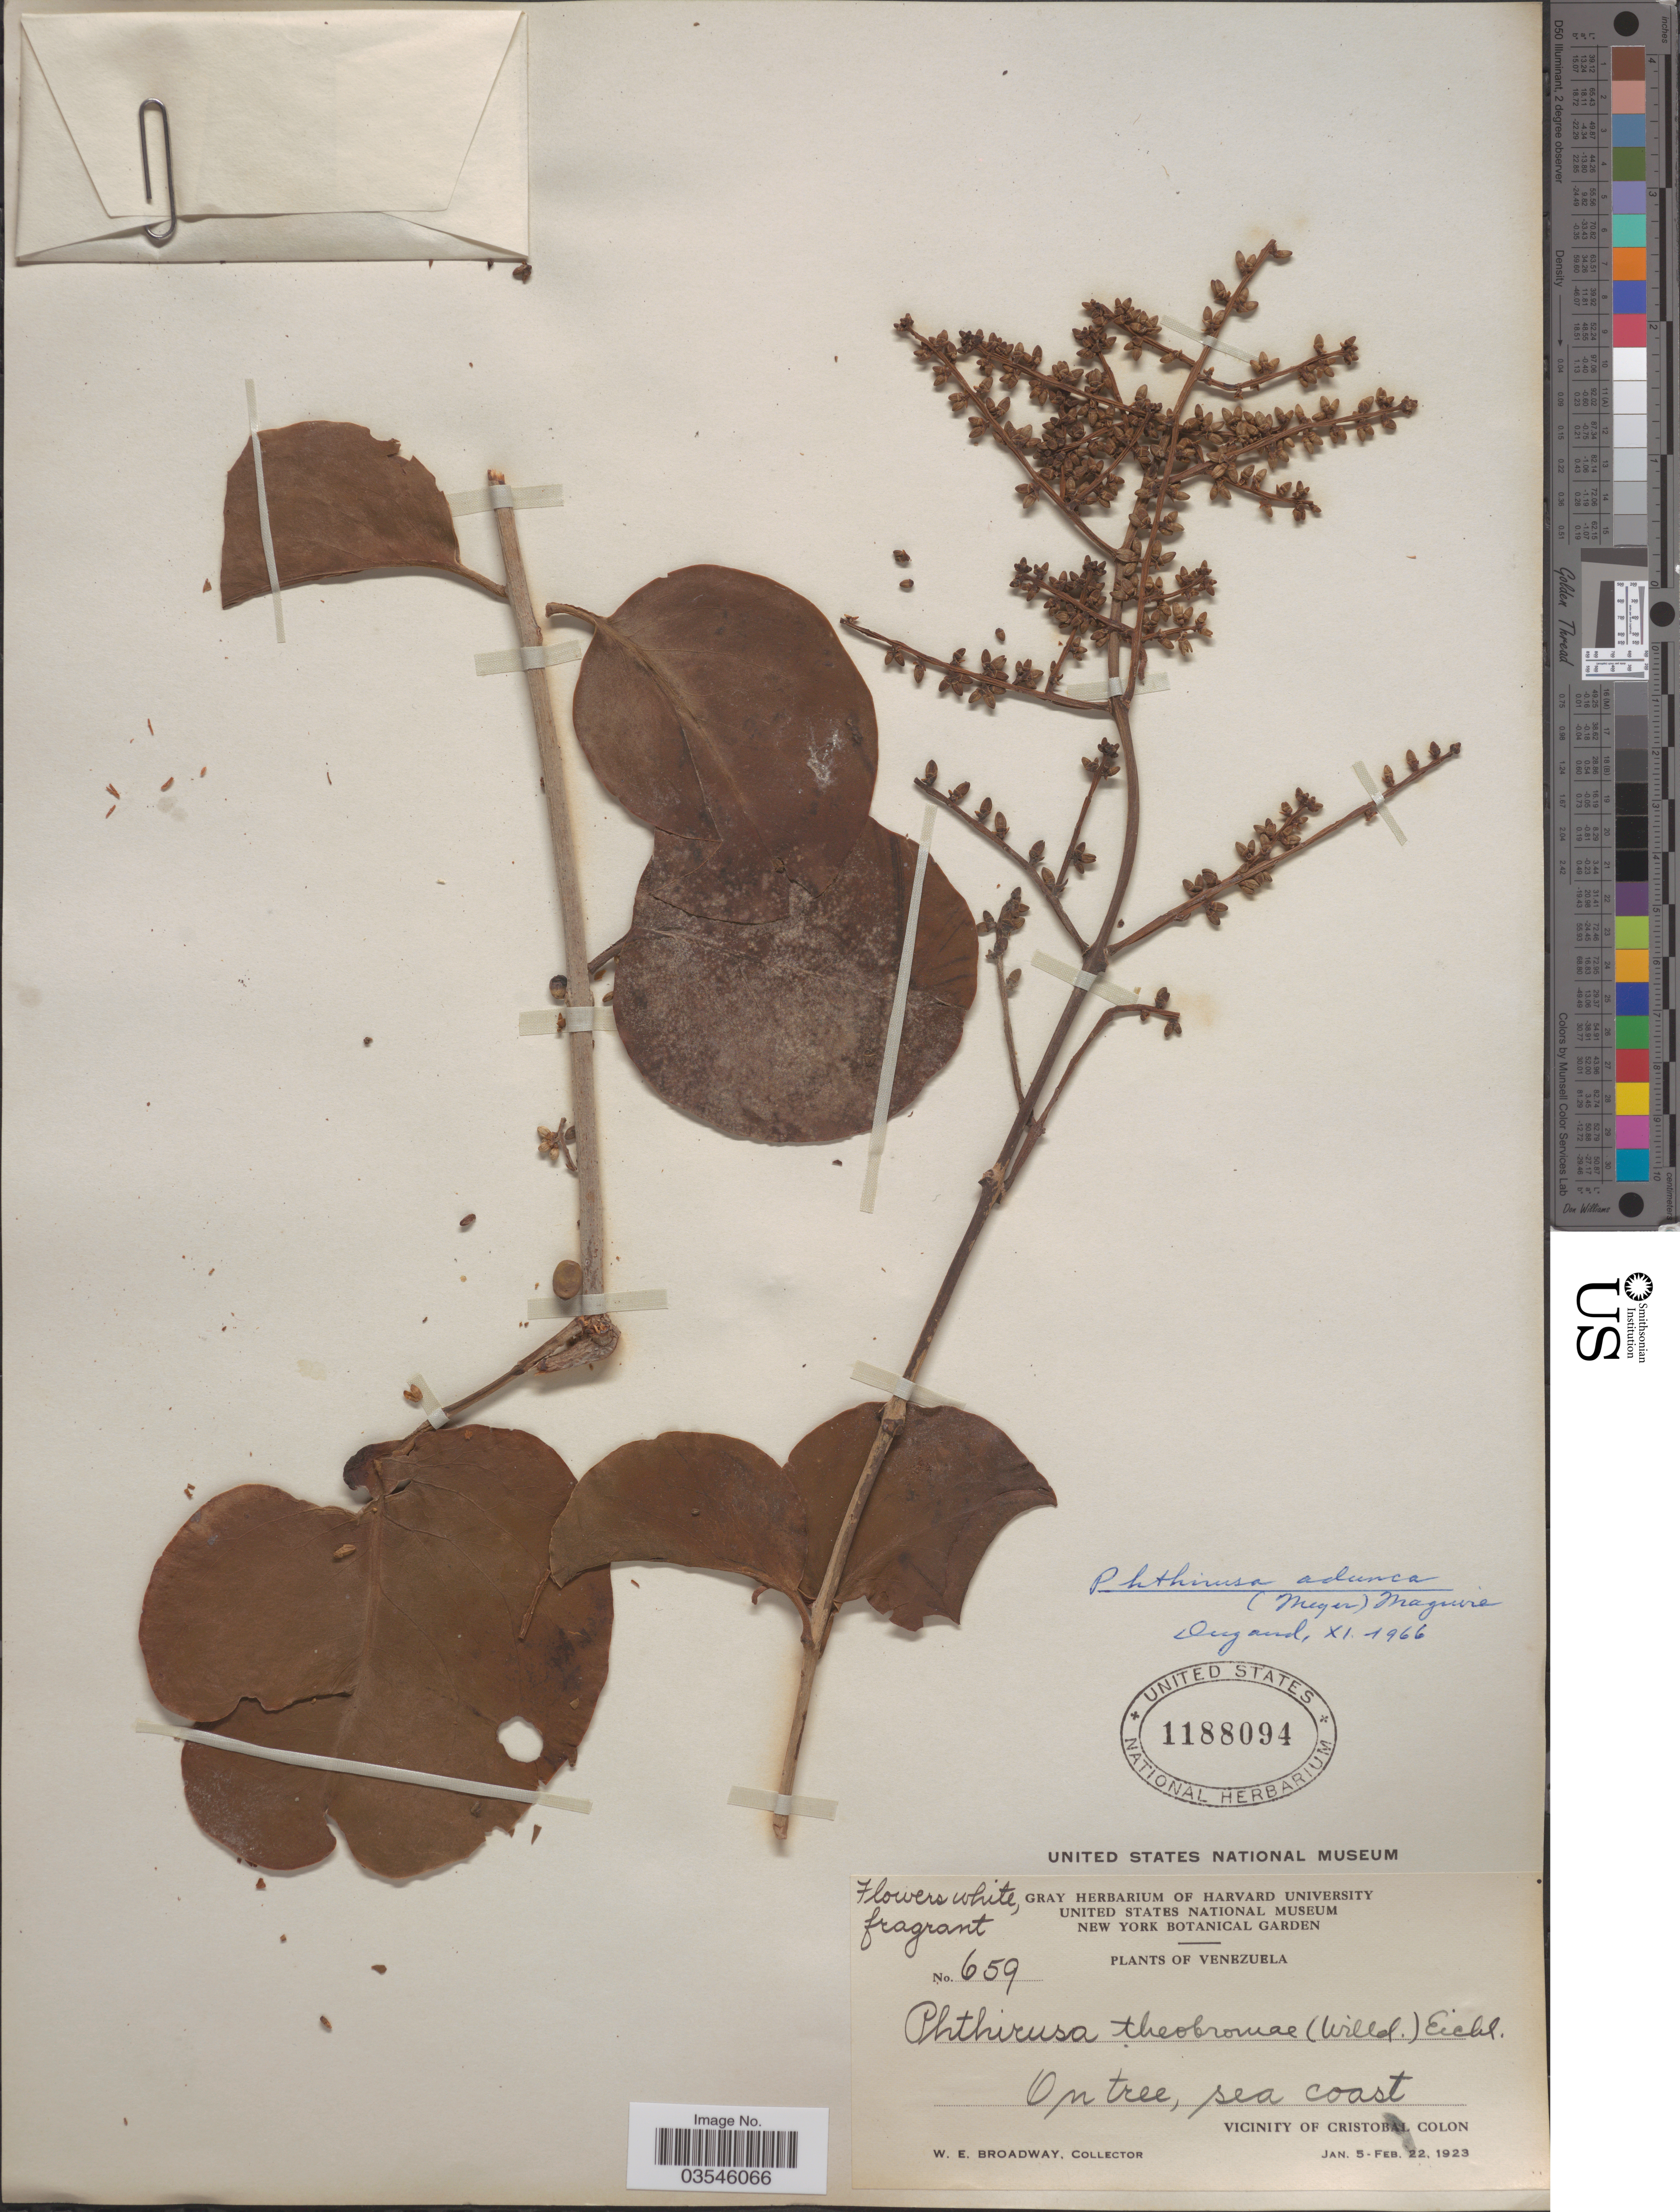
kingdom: Plantae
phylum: Tracheophyta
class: Magnoliopsida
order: Santalales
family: Loranthaceae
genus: Phthirusa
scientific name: Phthirusa adunca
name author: (G. Mey.) Maguire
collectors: W. E. Broadway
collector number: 659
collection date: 1923-01-05/1923-02-22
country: Venezuela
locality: Sea coast. Vicinity of Cristobal Colon.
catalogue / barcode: US 1188094